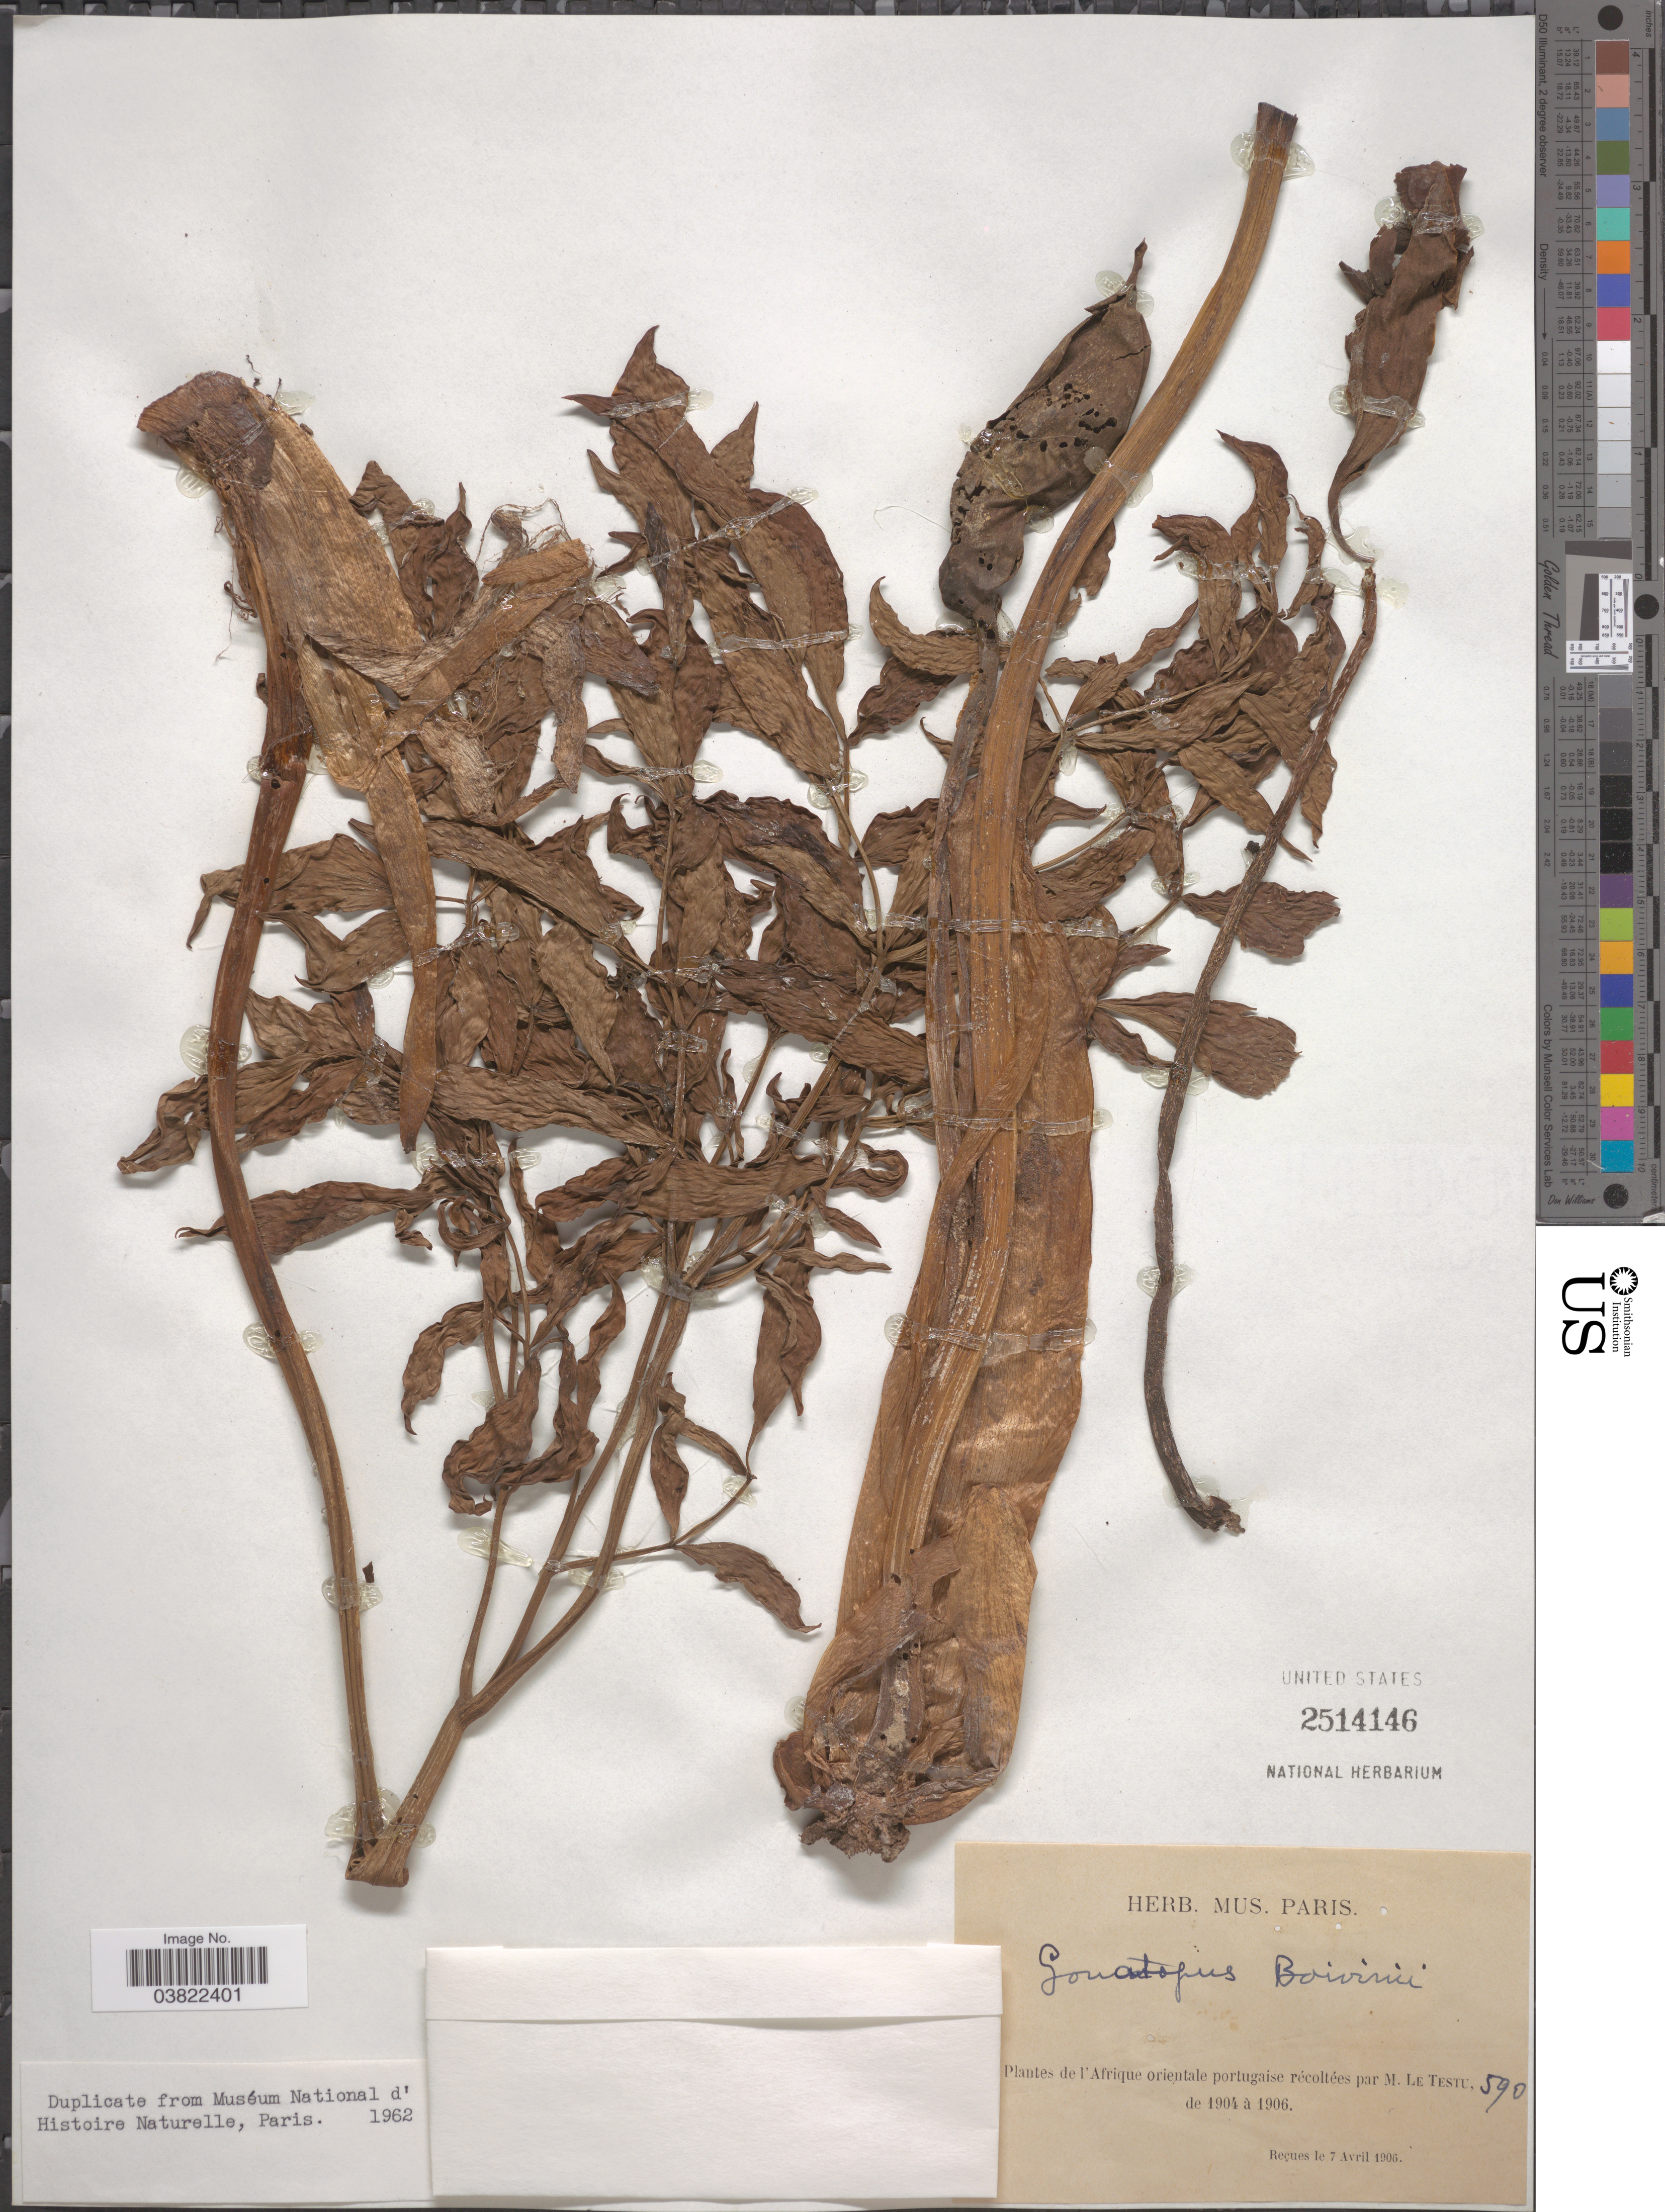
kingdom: Plantae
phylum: Tracheophyta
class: Liliopsida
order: Alismatales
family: Araceae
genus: Gonatopus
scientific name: Gonatopus boivinii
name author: (Decne.) Engl.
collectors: M. Le Testu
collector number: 590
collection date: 1904/1906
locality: L'Afrique orientale portugaise.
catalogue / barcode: US 2514146